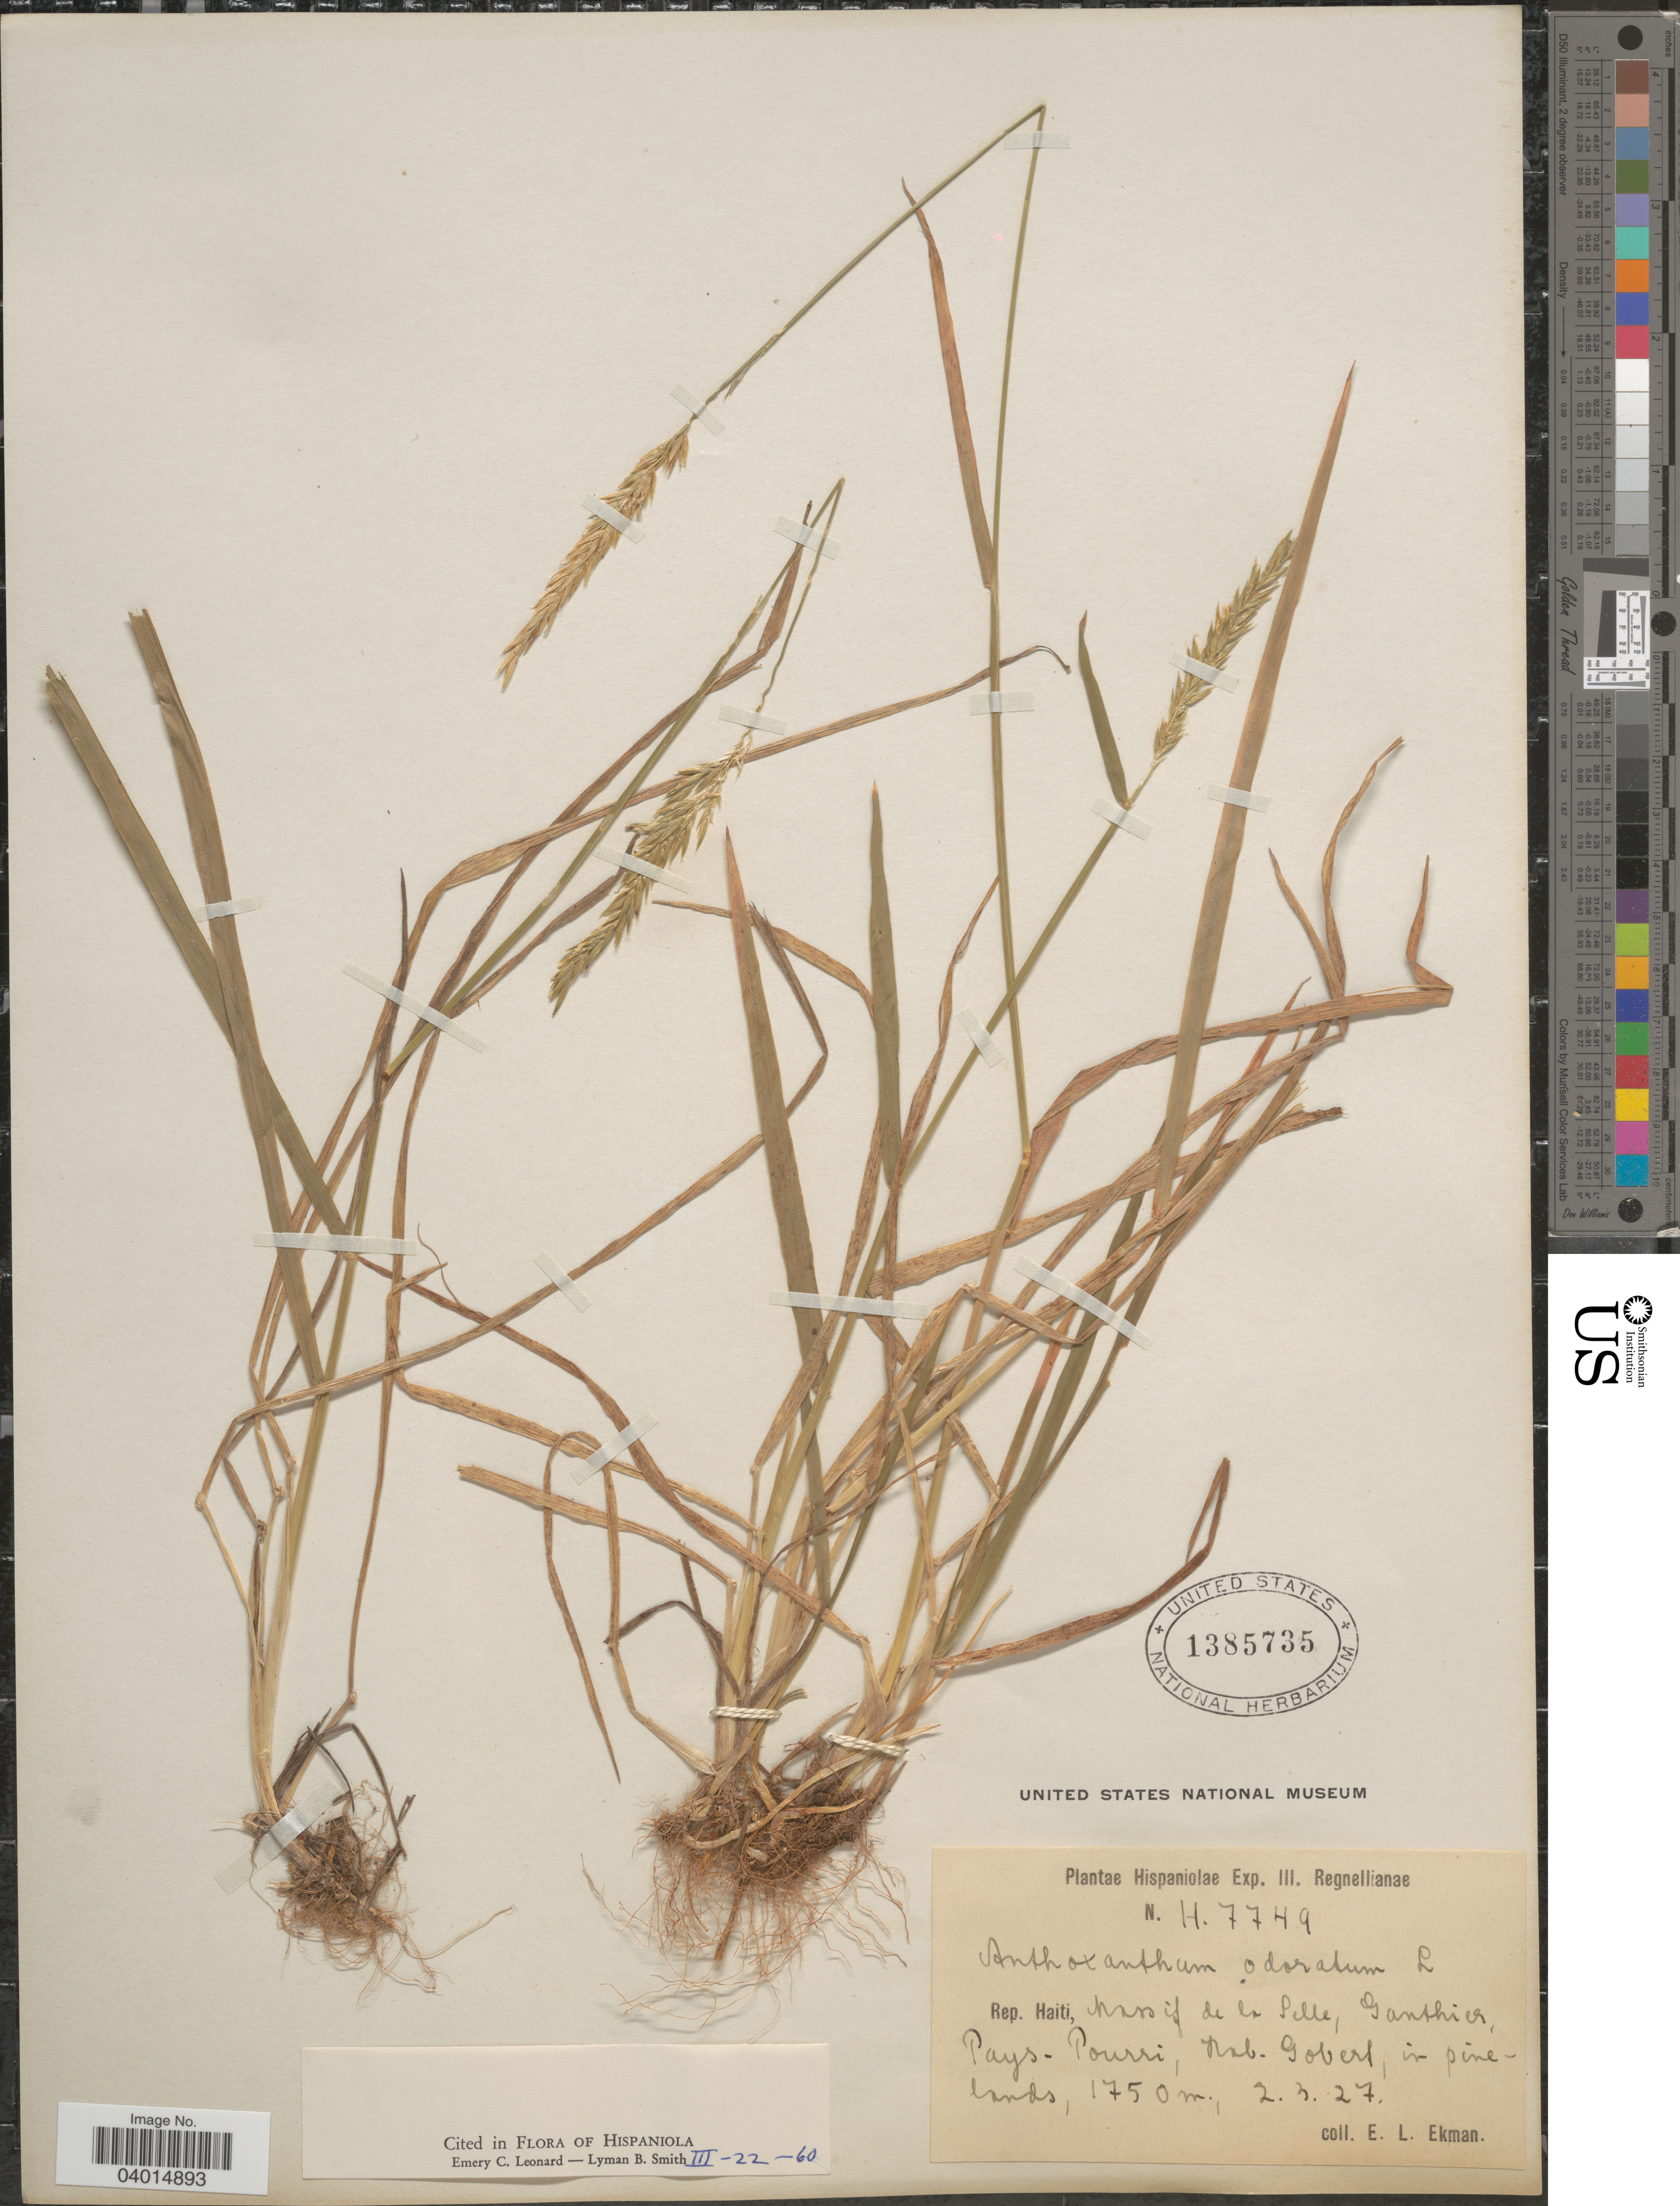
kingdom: Plantae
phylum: Tracheophyta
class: Liliopsida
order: Poales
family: Poaceae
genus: Anthoxanthum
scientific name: Anthoxanthum odoratum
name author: L.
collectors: E. L. Ekman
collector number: H7749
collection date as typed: Transcribed d/m/y: 2/3/27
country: Haiti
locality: Hispaniola. Hispaniolae Exp. Ill. Regnellianae. Massif de la Pelle, Ganthier, Pays-Pourri, Nab. Gobert, in pinelands.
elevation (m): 1750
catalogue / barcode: US 1385735